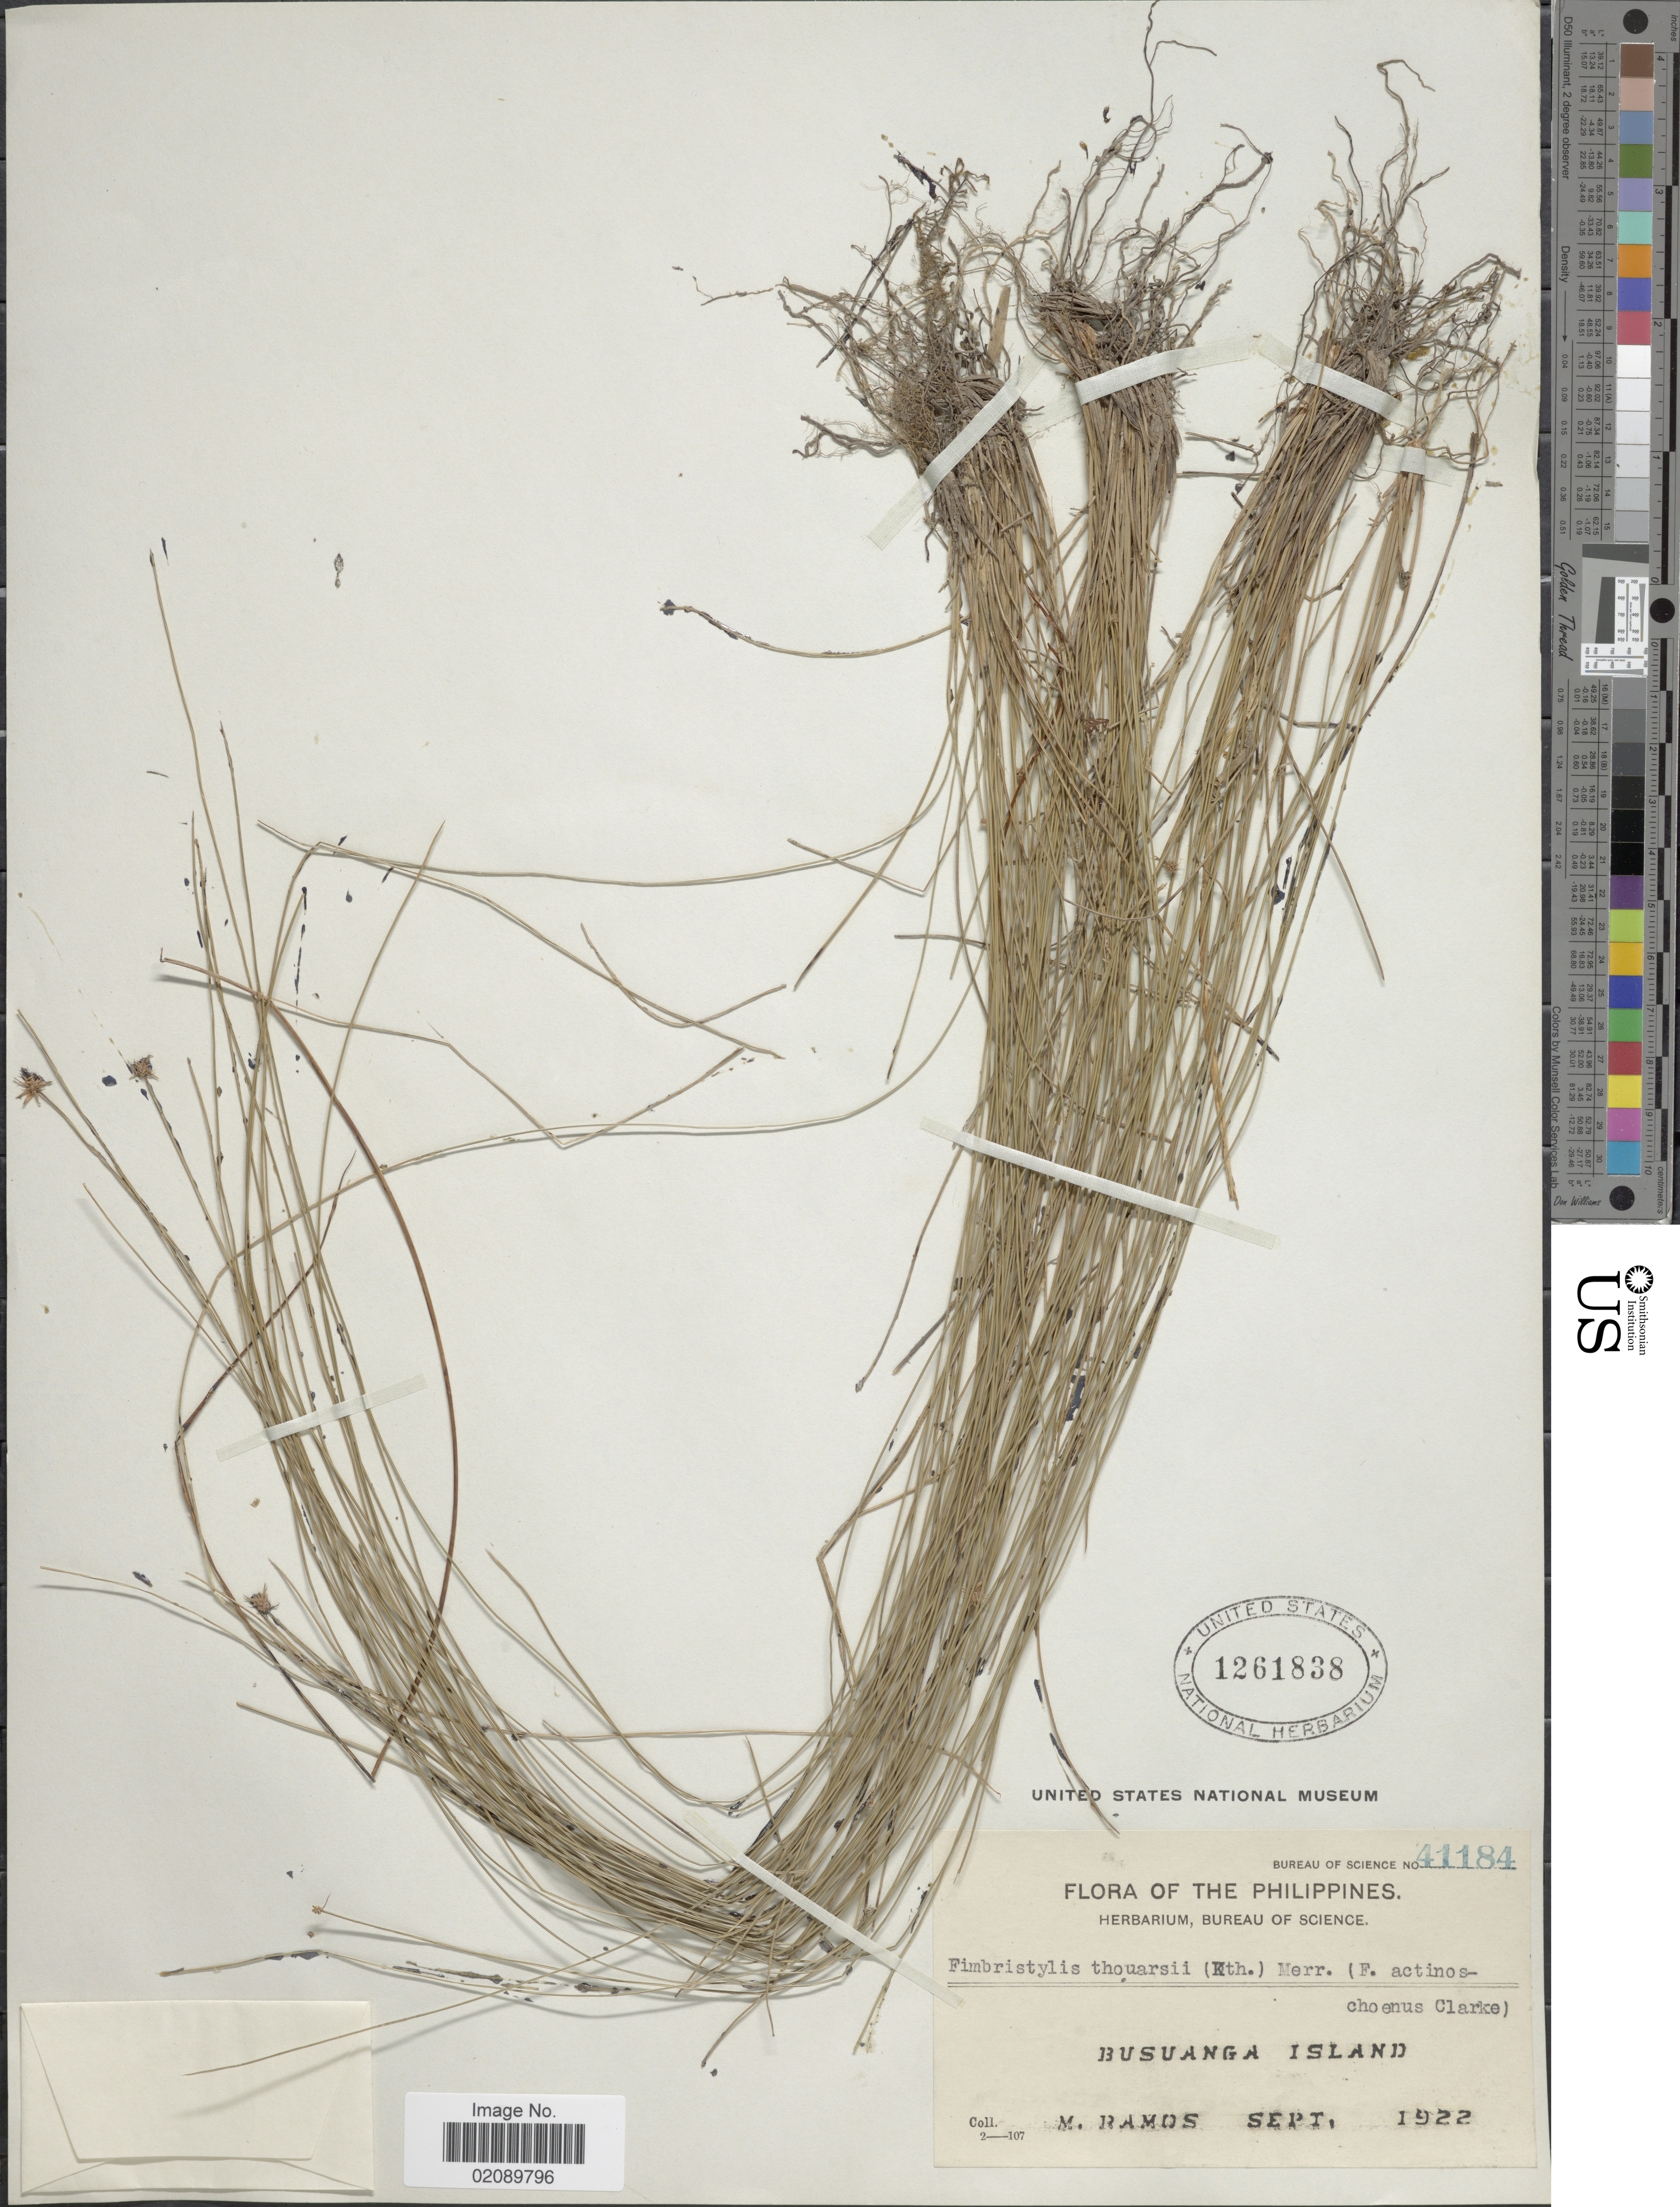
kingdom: Plantae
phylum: Tracheophyta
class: Liliopsida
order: Poales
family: Cyperaceae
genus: Actinoschoenus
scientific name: Actinoschoenus aphyllus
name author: (Vahl) Larridon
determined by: Strong, Mark T., (BOT), Smithsonian Institution - National Museum of Natural History (UNITED STATES)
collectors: M. Ramos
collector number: Bureau of Science 41184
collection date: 1922-09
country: Philippines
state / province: Mimaropa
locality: Busuanga Island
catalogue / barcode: US 1261838